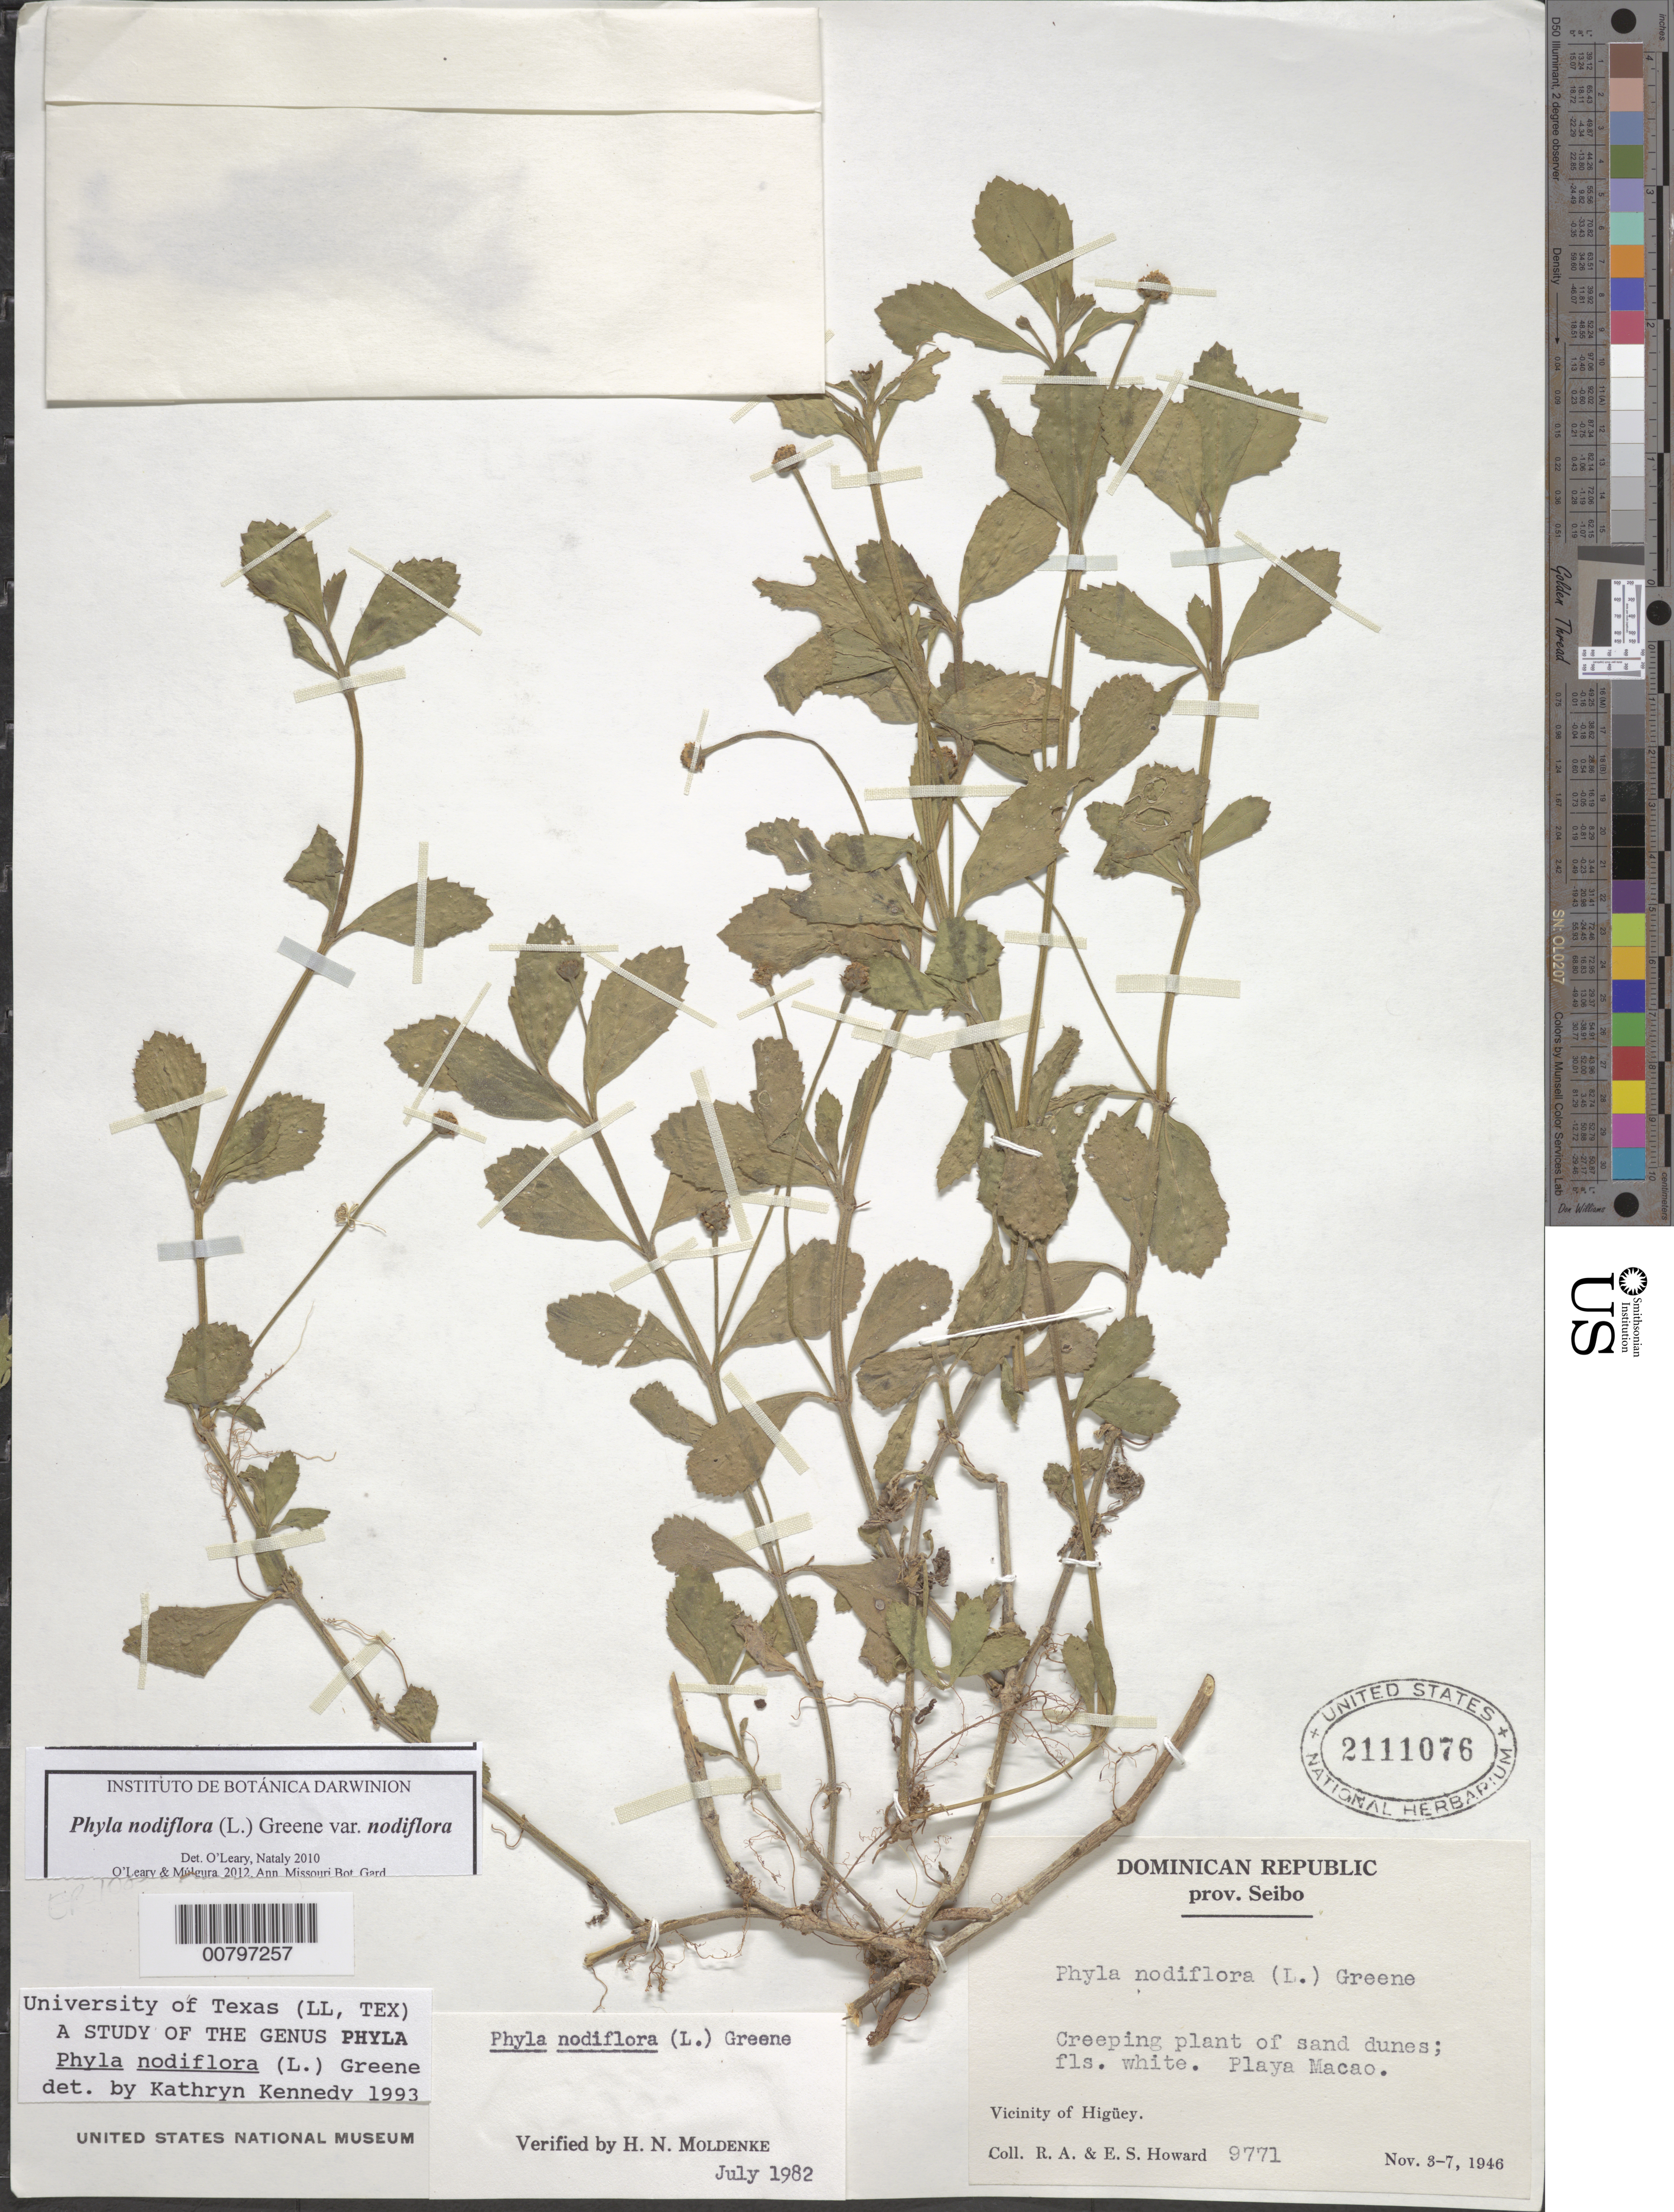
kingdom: Plantae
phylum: Tracheophyta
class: Magnoliopsida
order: Lamiales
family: Verbenaceae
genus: Phyla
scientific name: Phyla nodiflora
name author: (L.) Greene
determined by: Kennedy, K.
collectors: R. A. Howard & E. S. Howard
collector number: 9771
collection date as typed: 03 Nov 1946 to 07 Nov 1946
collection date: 1946-11-03/1946-11-07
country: Dominican Republic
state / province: El Seibo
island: Hispaniola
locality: Vicinity of Higüey, Playa Macao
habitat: Sand dunes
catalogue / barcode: US 2111076